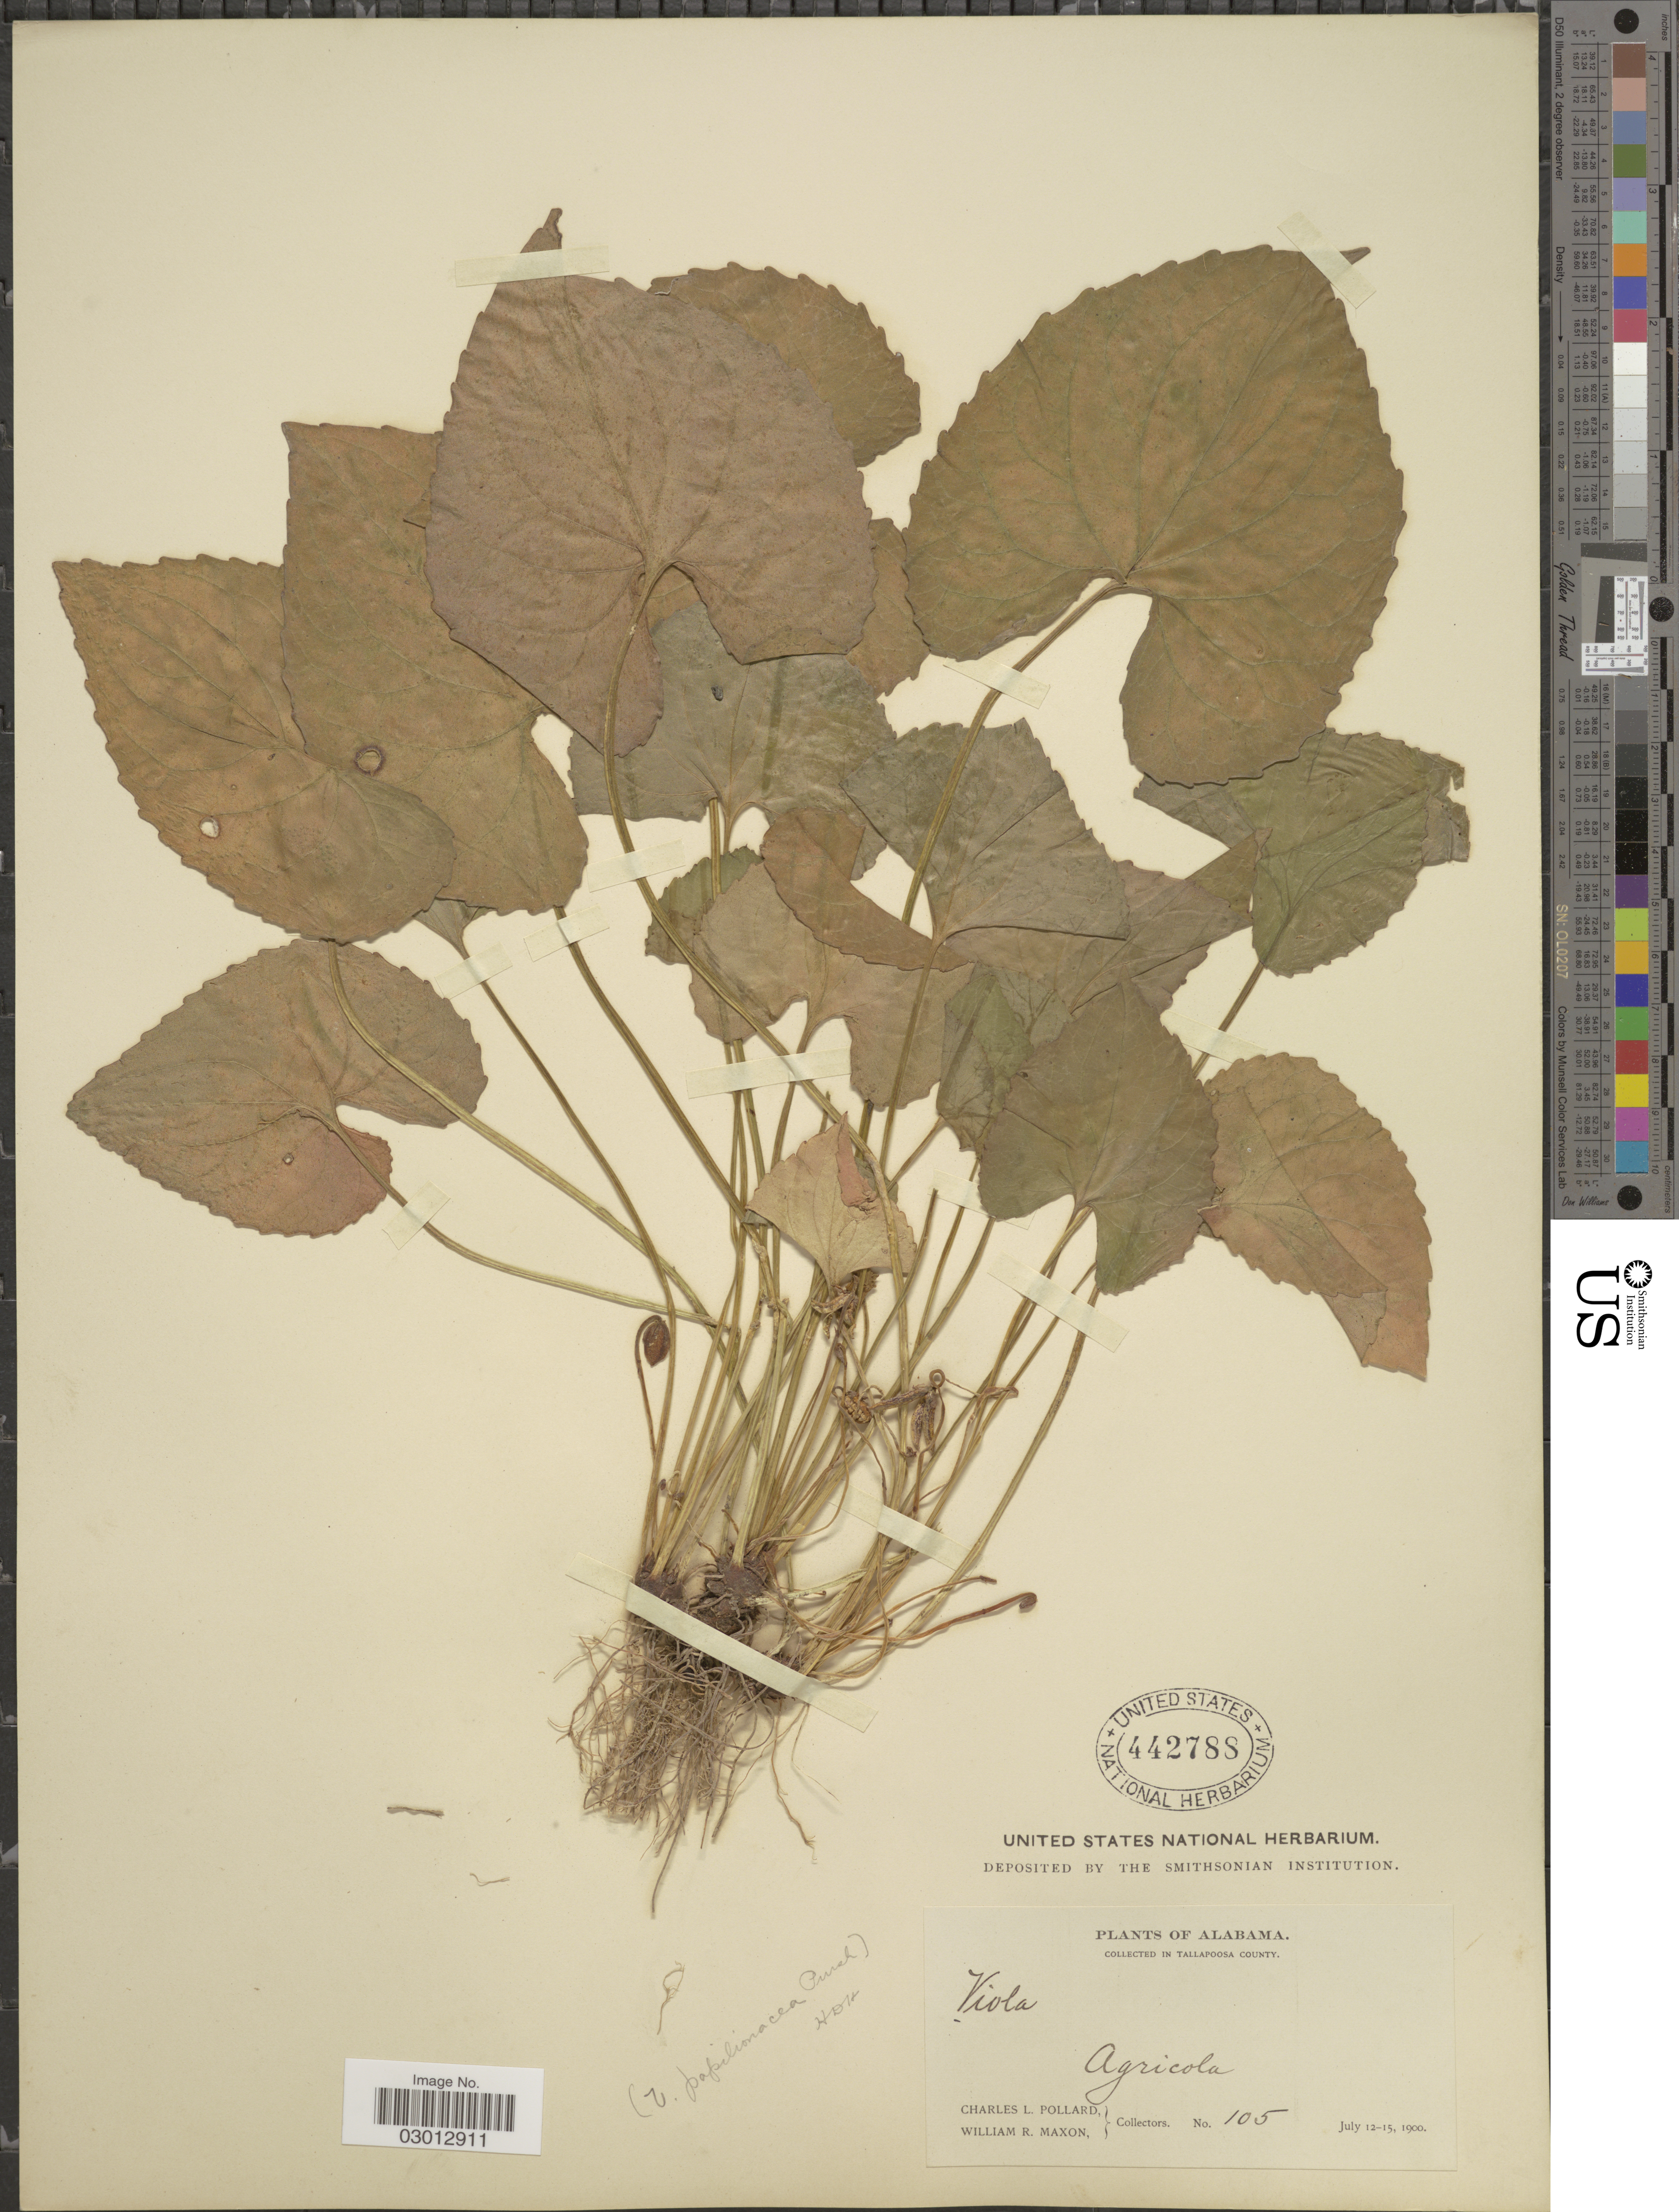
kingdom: Plantae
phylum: Tracheophyta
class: Magnoliopsida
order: Malpighiales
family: Violaceae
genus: Viola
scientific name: Viola papilionacea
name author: Pursh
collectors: C. L. Pollard & W. R. Maxon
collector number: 105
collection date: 1900-07-12/1900-07-15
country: United States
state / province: Alabama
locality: In Tallapoosa County.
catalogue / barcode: US 442788